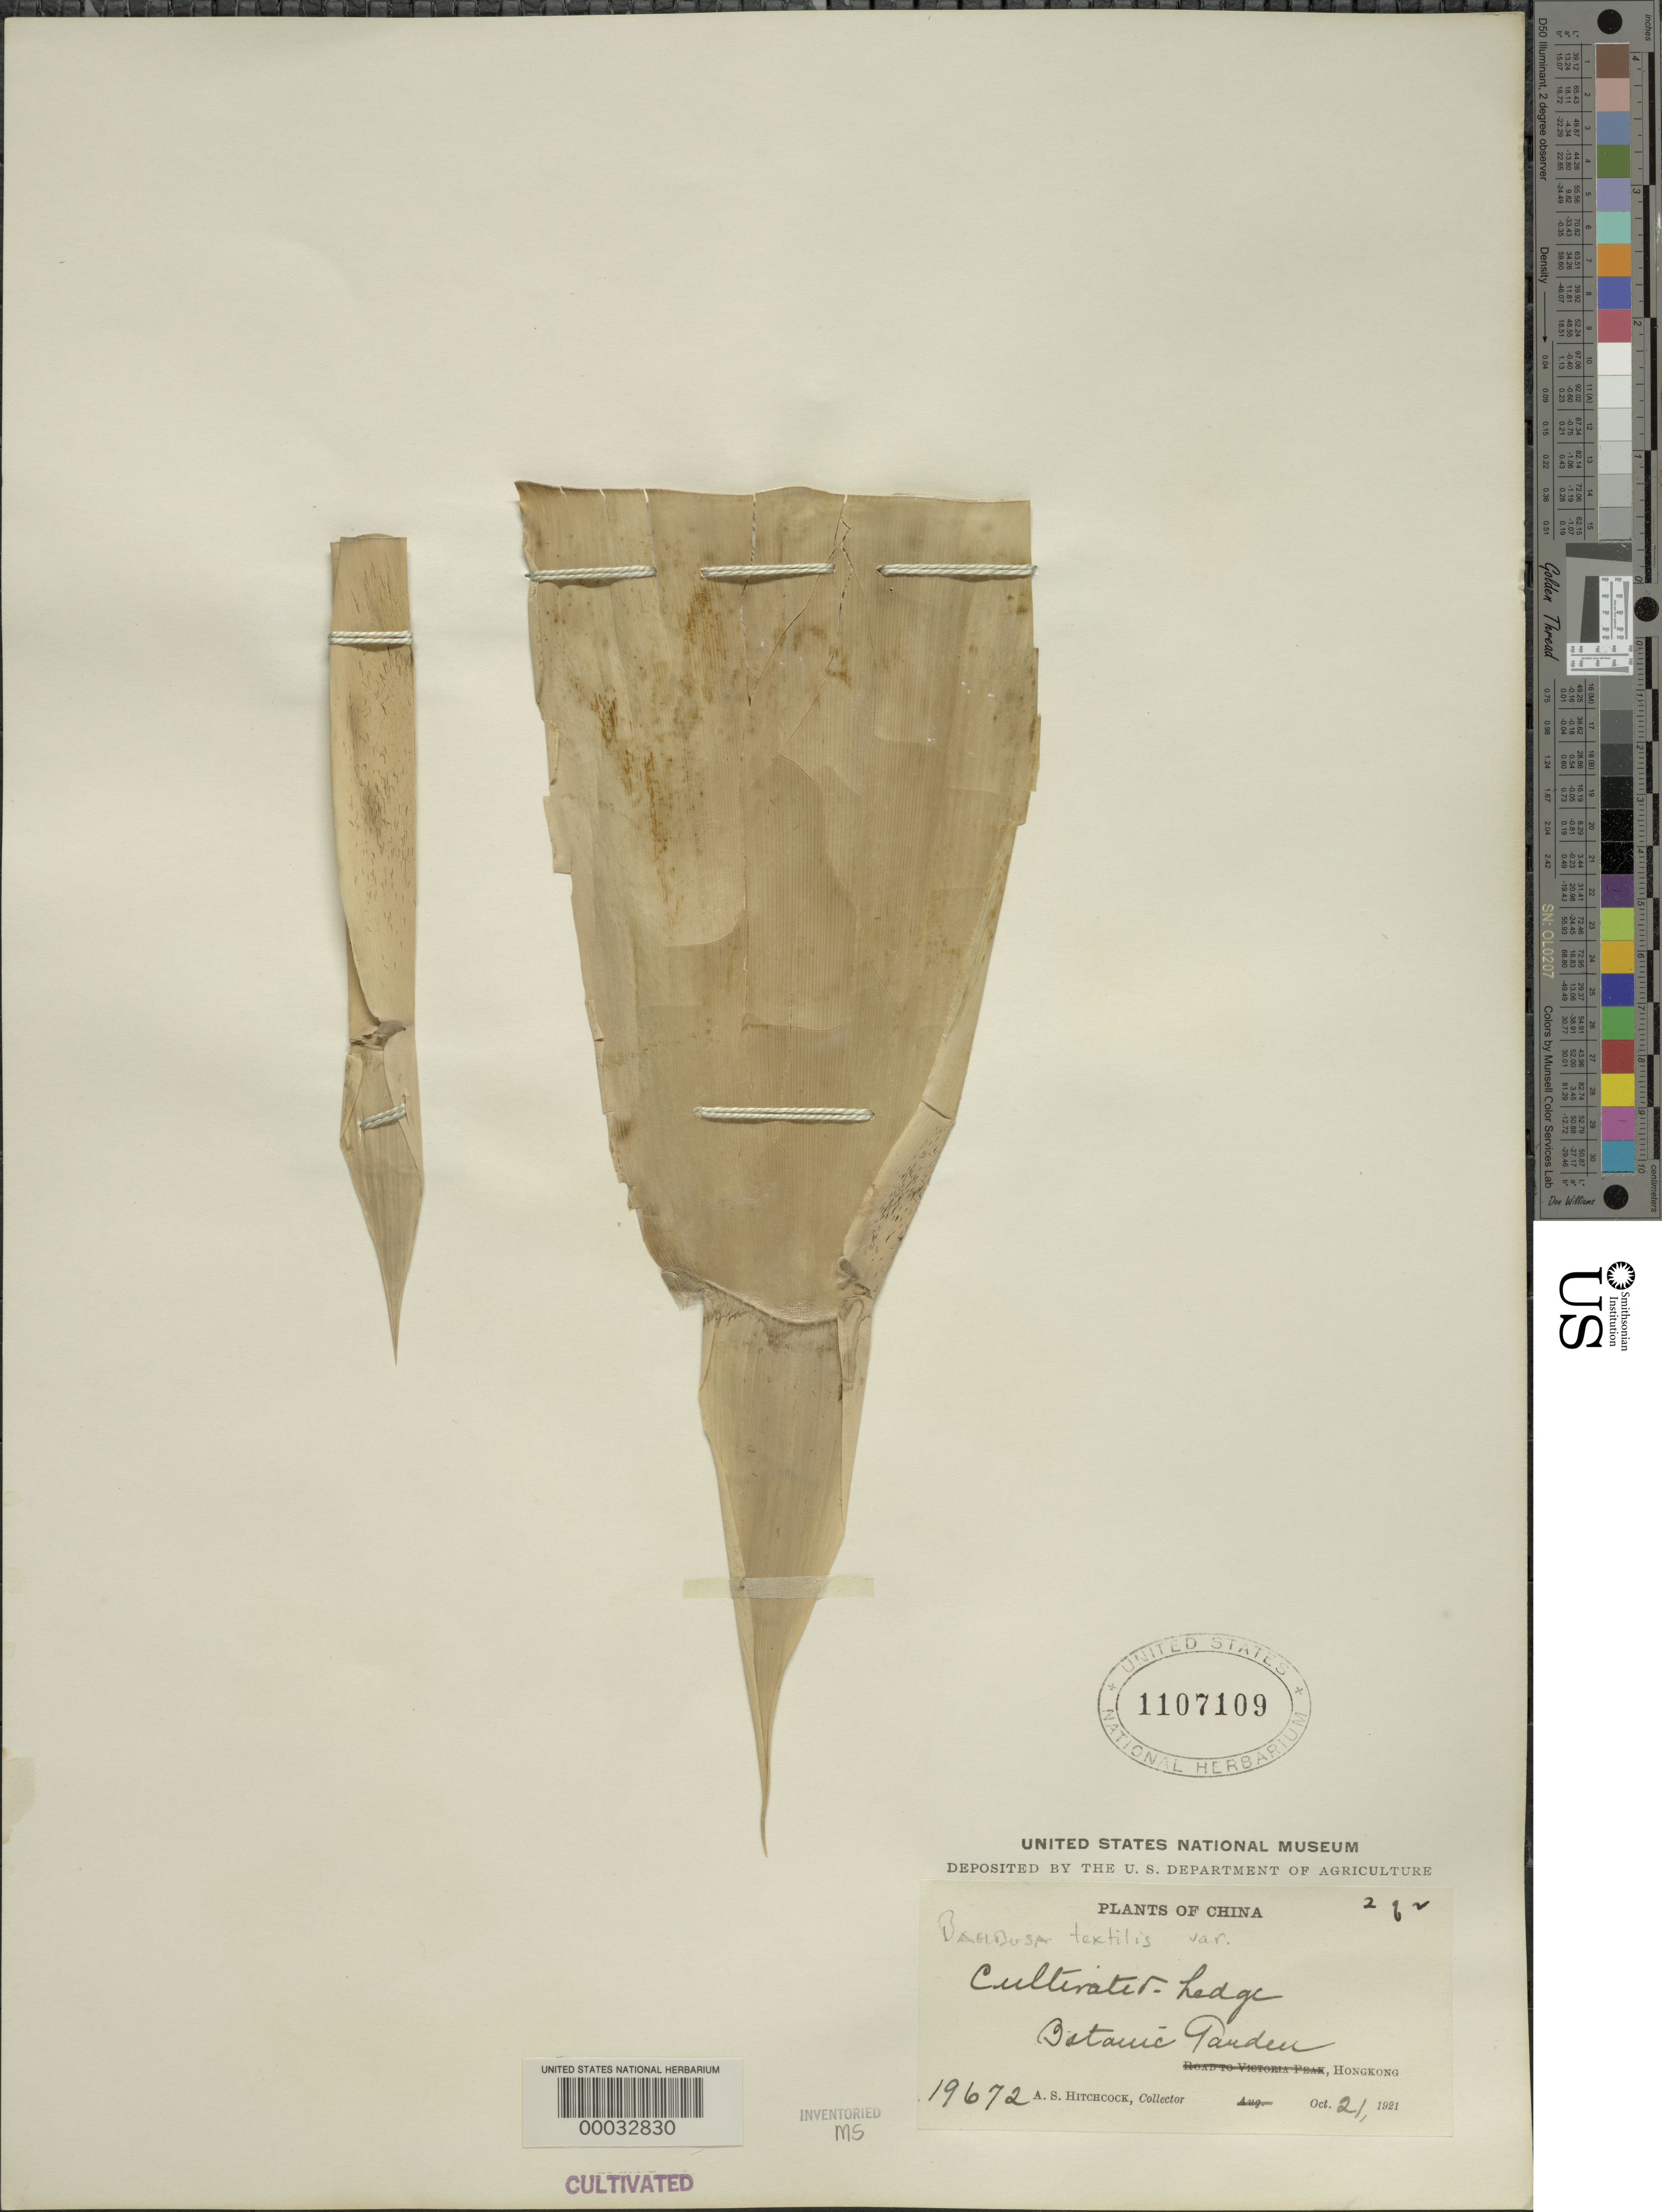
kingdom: Plantae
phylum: Tracheophyta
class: Liliopsida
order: Poales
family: Poaceae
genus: Bambusa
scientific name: Bambusa textilis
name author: McClure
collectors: A. S. Hitchcock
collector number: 19672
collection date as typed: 21 Oct 1921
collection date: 1921-10-21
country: China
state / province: Hong Kong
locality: Botanical gardens-hong kong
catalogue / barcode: US 1107109